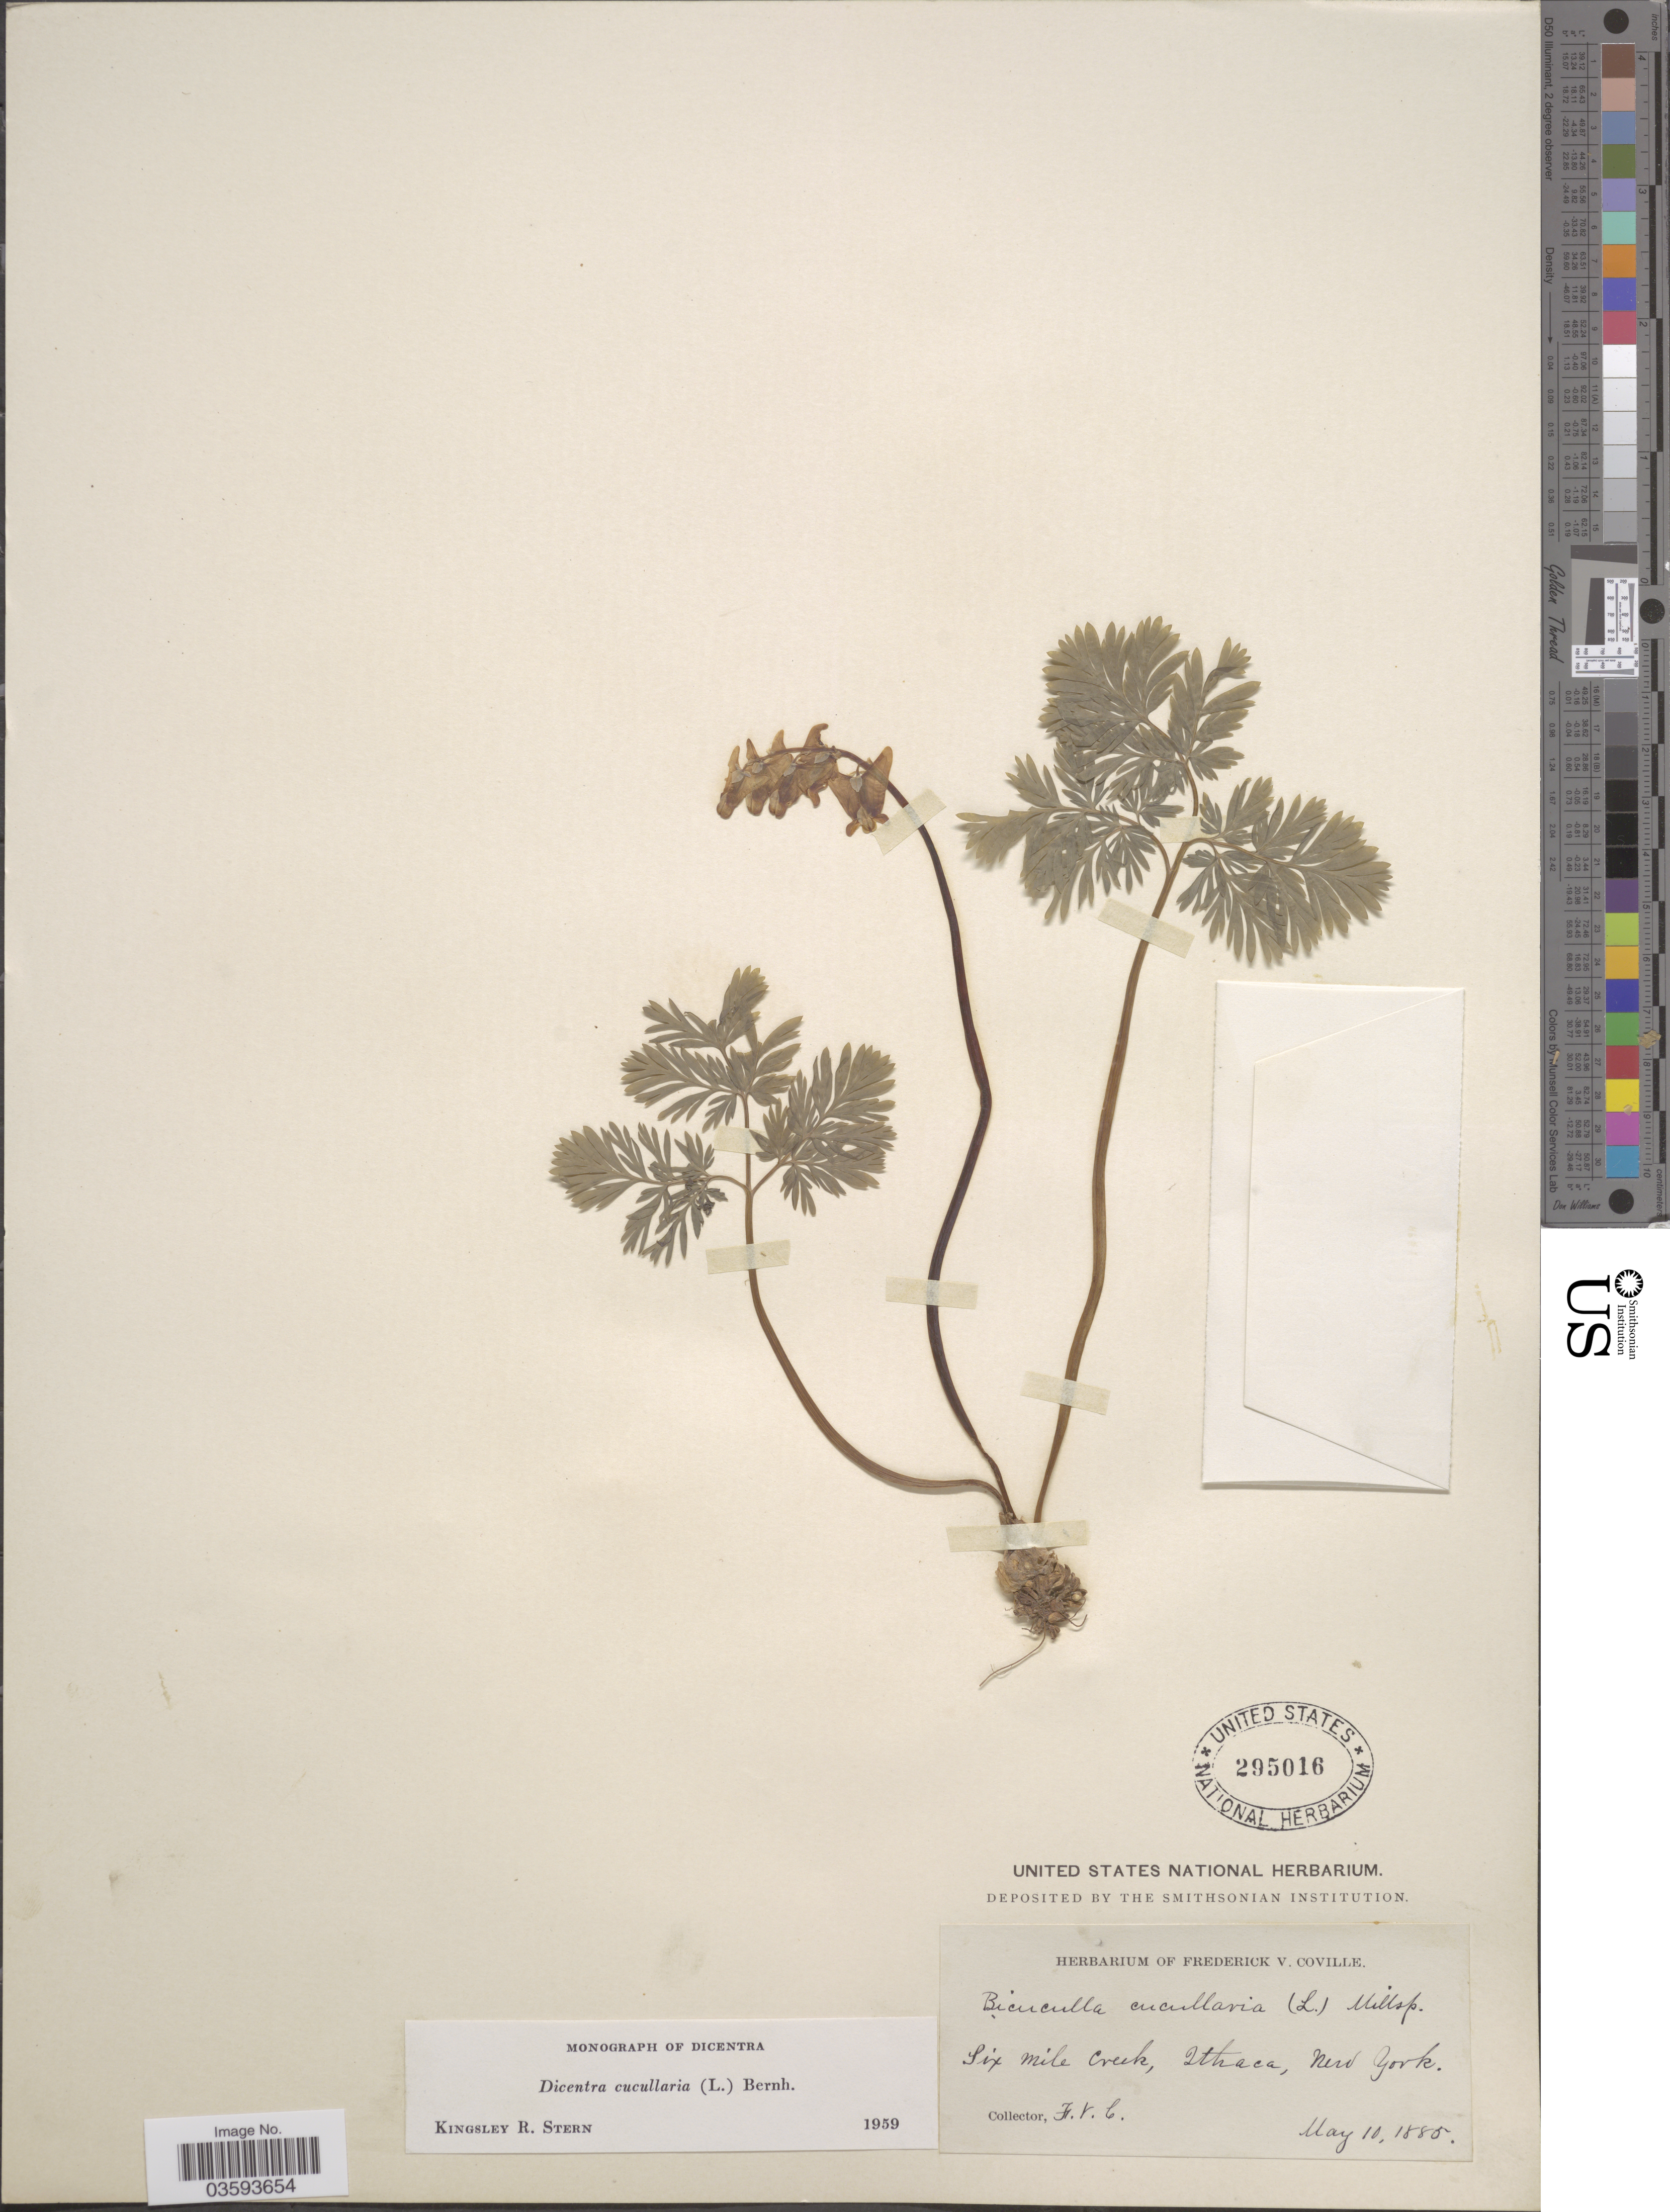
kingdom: Plantae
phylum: Tracheophyta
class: Magnoliopsida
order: Ranunculales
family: Papaveraceae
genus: Dicentra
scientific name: Dicentra cucullaria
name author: (L.) Bernh.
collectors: F. V. Coville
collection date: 1885-05-10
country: United States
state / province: New York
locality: Six Mile Creek, Ithaca.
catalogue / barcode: US 295016